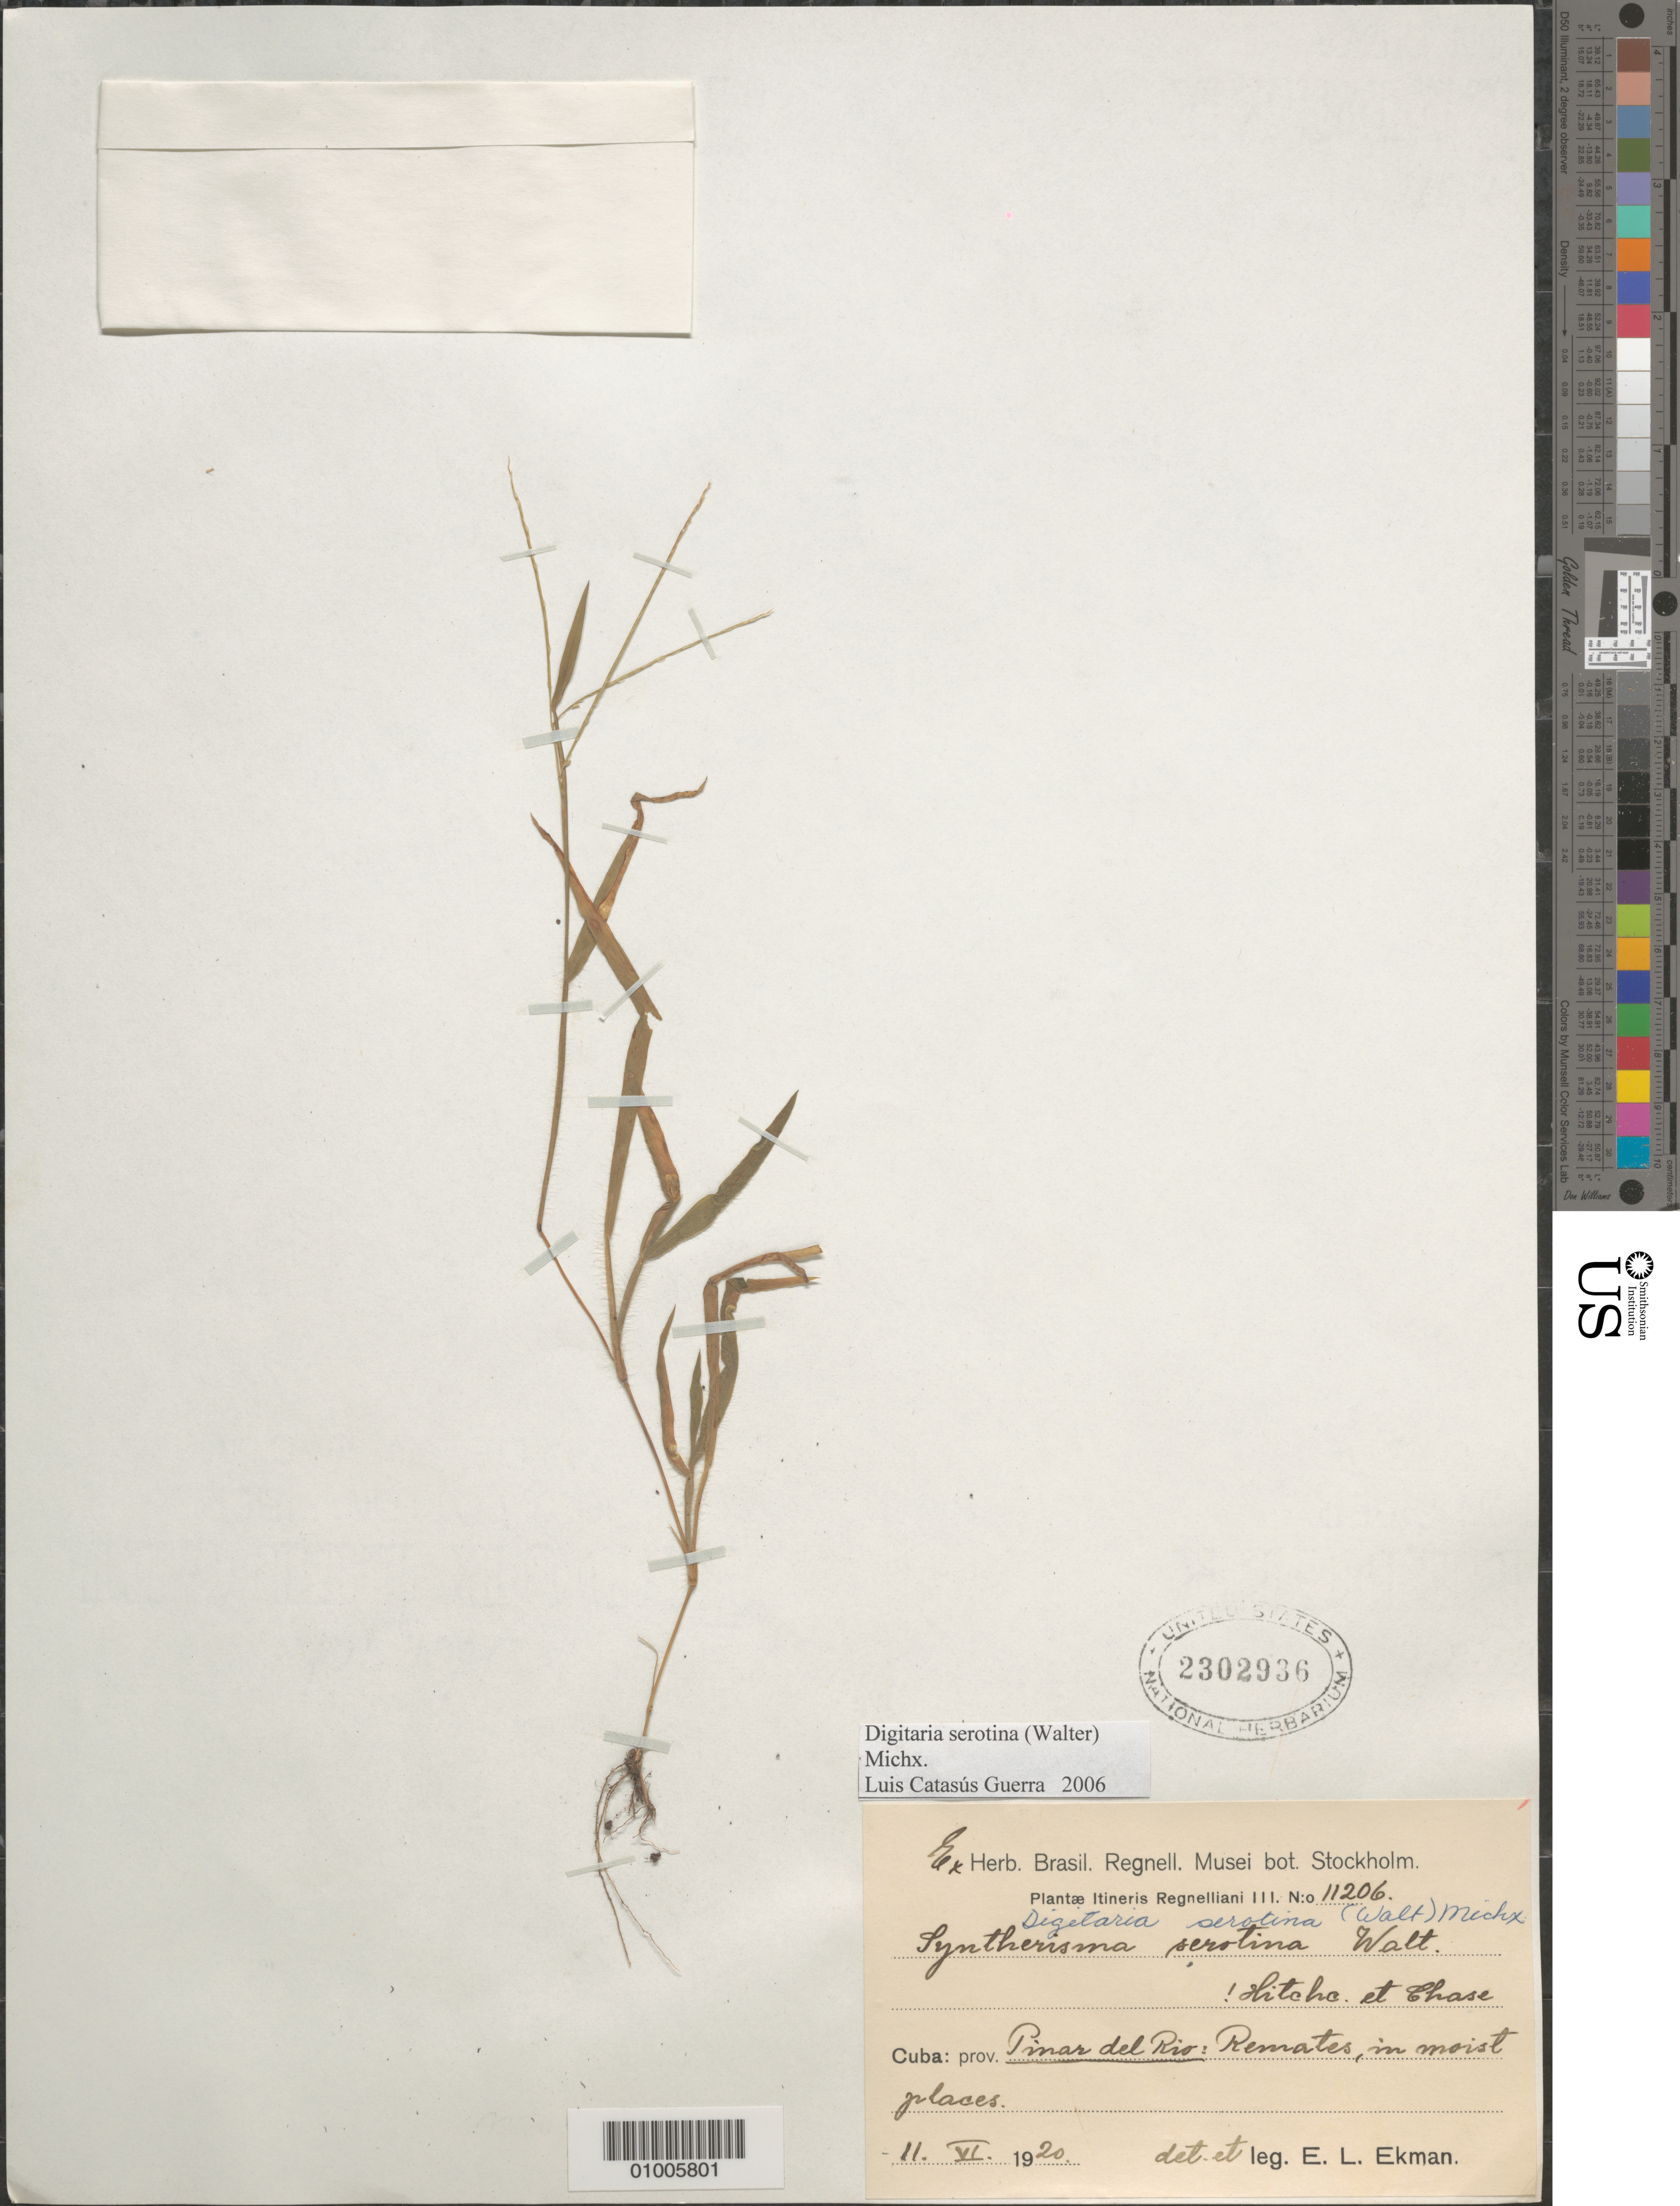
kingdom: Plantae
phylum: Tracheophyta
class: Liliopsida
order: Poales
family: Poaceae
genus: Digitaria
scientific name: Digitaria serotina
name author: (Walter) Michx.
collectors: E. L. Ekman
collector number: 11206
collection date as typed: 11 Jun 1920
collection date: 1920-06-11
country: Cuba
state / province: Pinar del Rio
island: Cuba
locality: Remates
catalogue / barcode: US 2302936